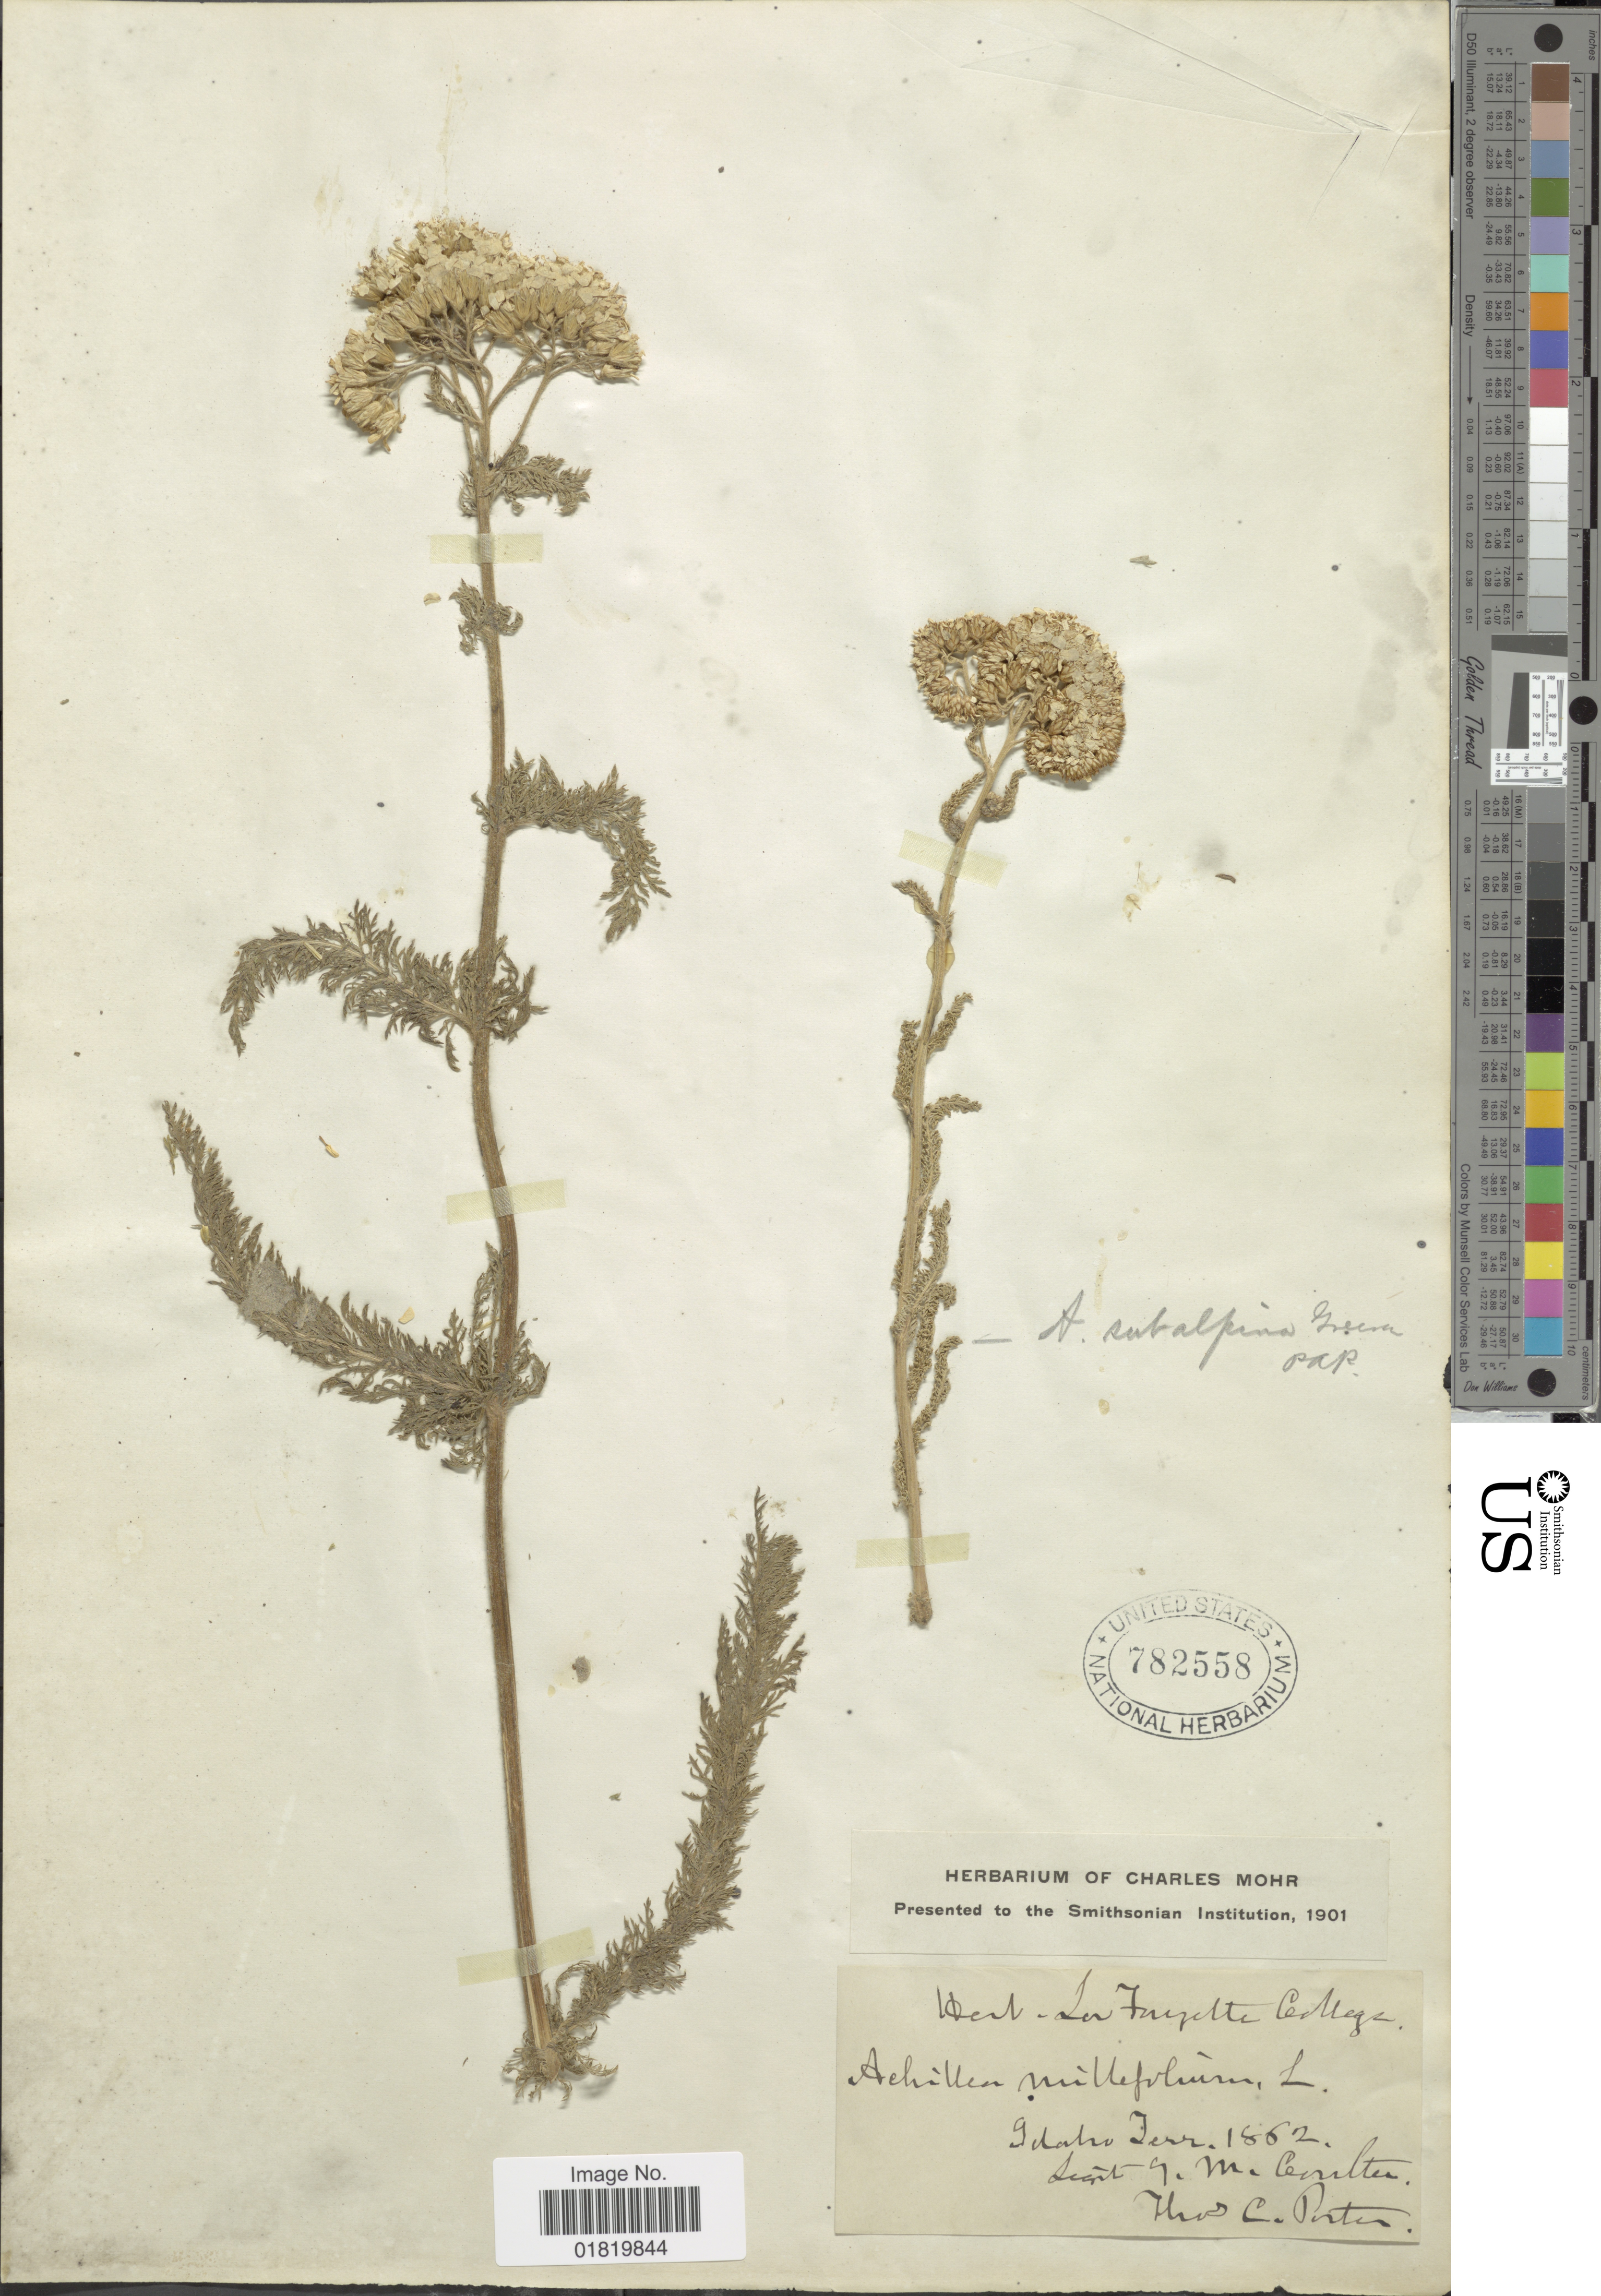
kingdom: Plantae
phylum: Tracheophyta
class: Magnoliopsida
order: Asterales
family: Asteraceae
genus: Achillea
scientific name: Achillea californica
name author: Pollard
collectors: T. C. Porter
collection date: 1862-09-09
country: United States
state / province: Idaho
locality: Idaho Terr.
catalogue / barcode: US 782558